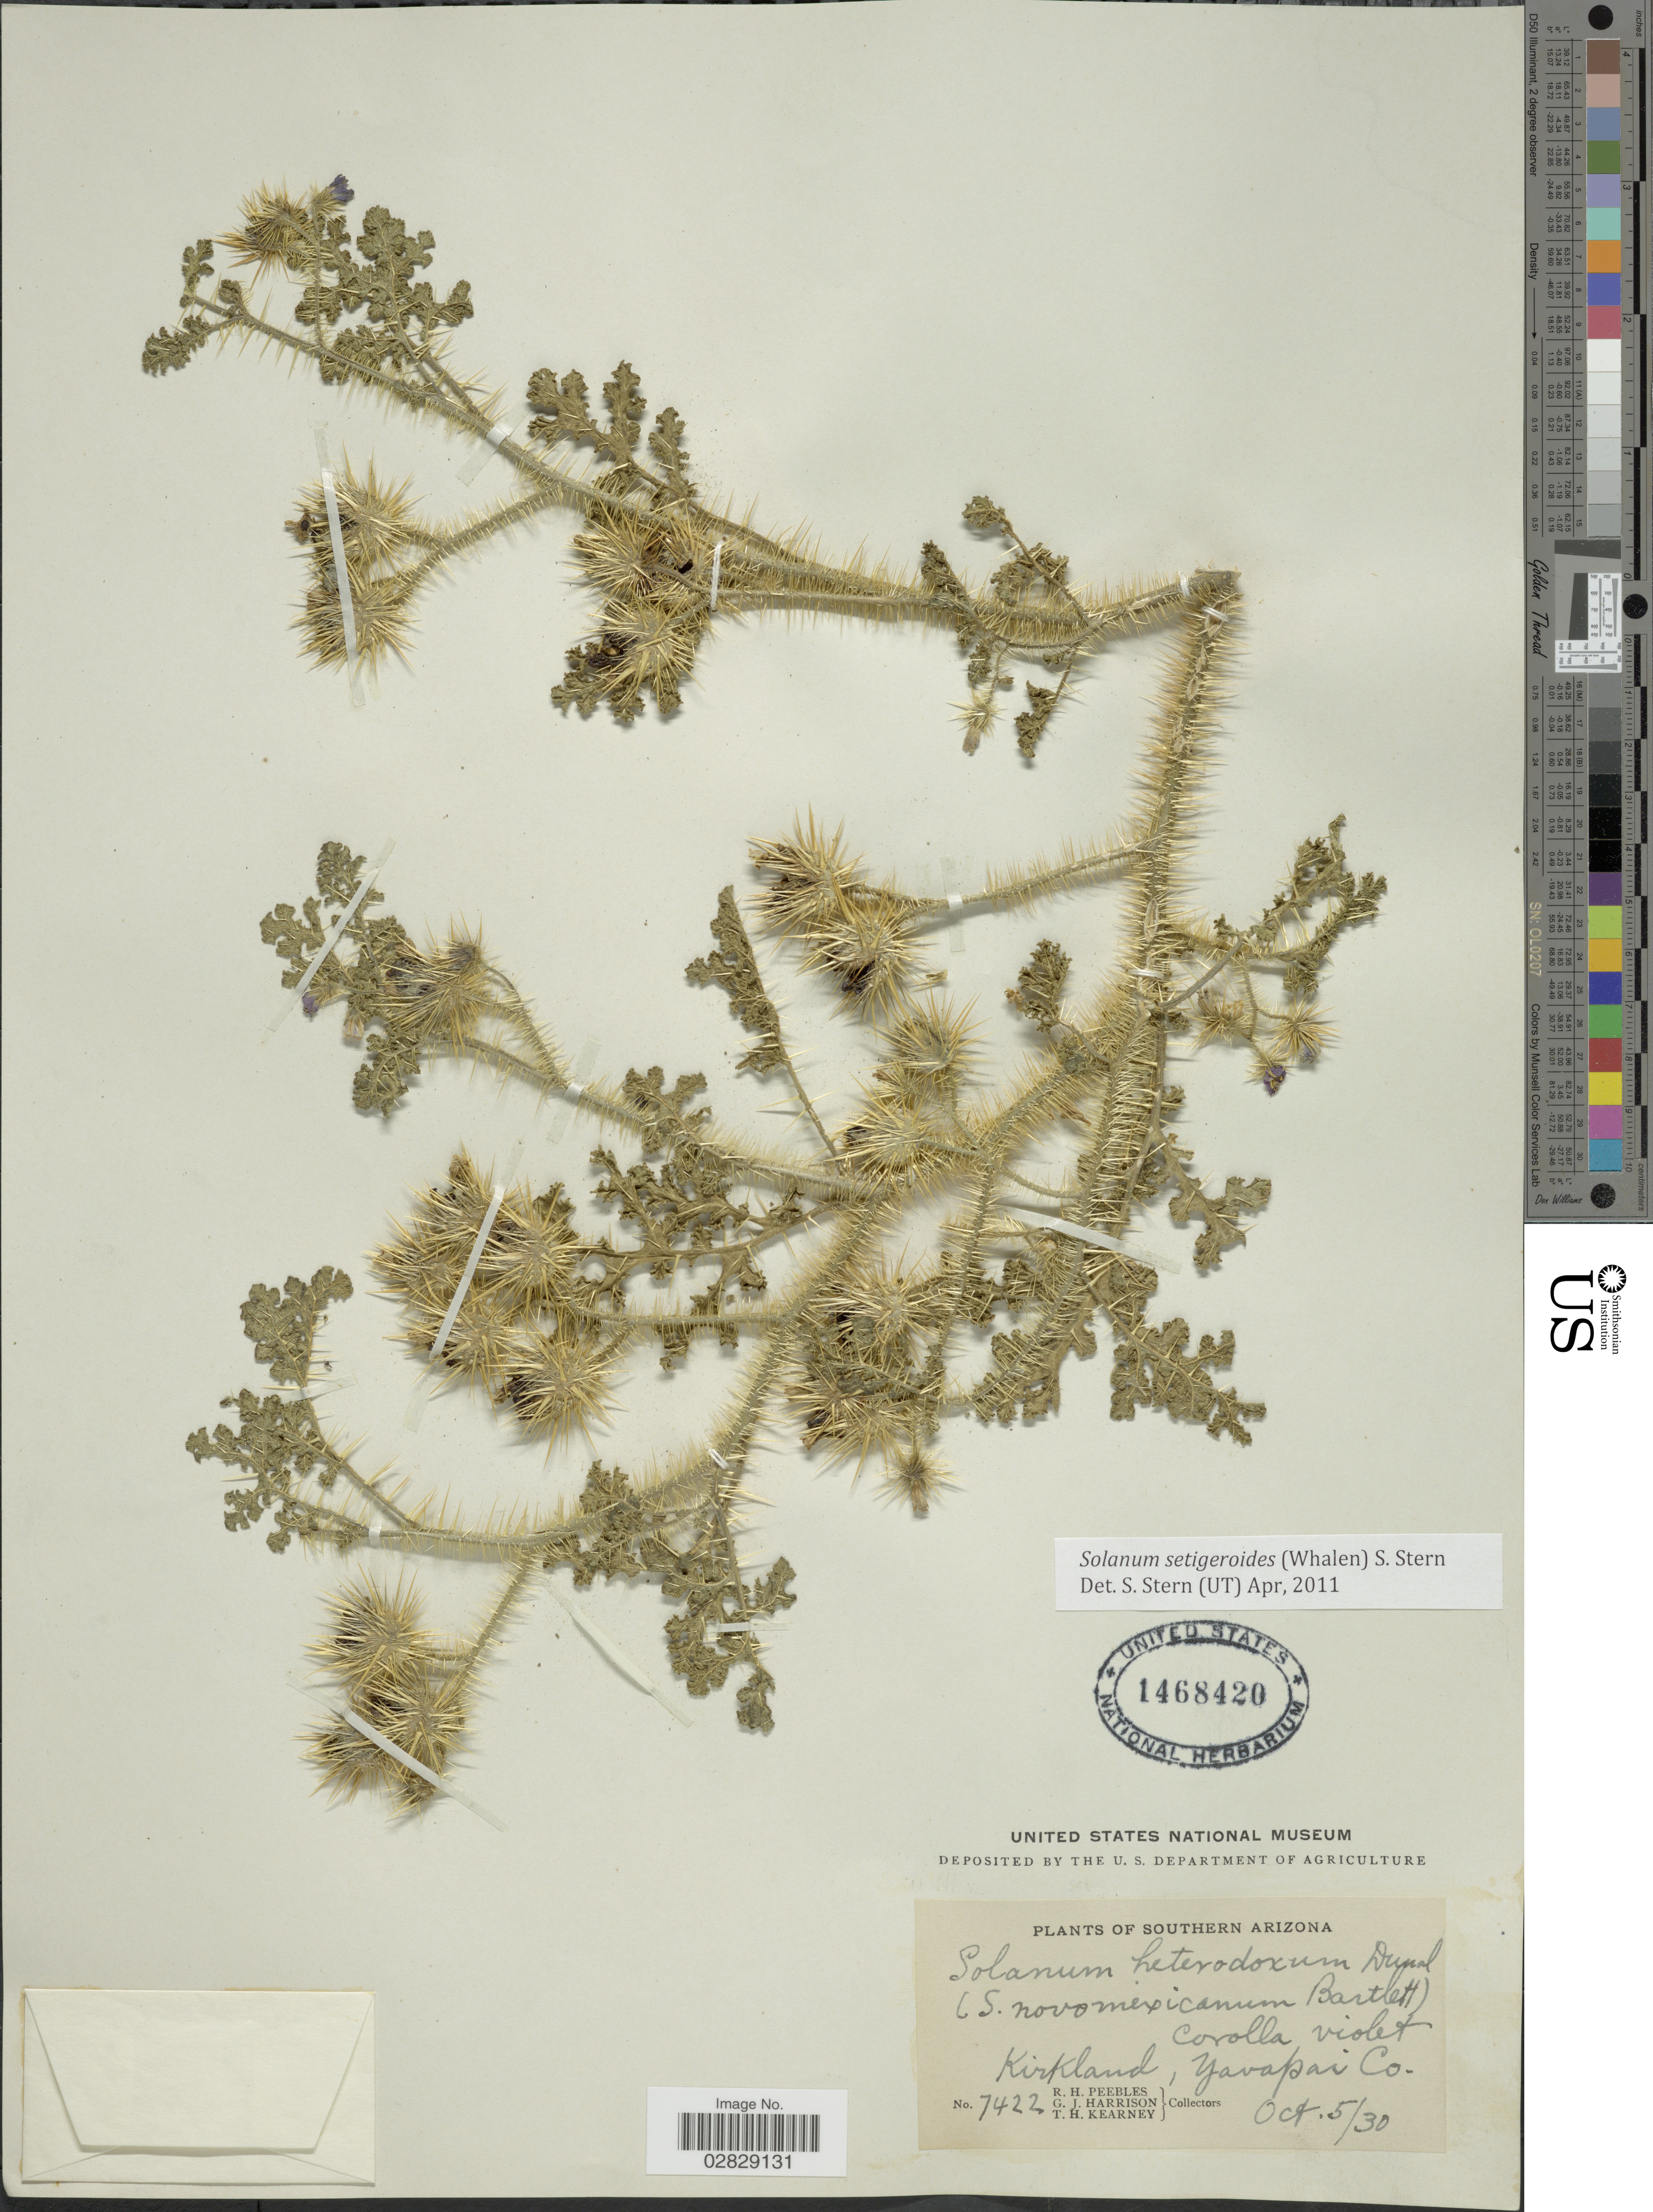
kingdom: Plantae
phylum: Tracheophyta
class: Magnoliopsida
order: Solanales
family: Solanaceae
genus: Solanum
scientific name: Solanum setigeroides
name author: (Whalen) S.R. Stern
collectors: R. H. Peebles, G. J. Harrison & T. H. Kearney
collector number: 7422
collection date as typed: Transcribed d/m/y: 5/10/30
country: United States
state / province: Arizona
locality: Southern Arizona. Kirkland, Yavapai Co.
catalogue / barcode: US 1468420